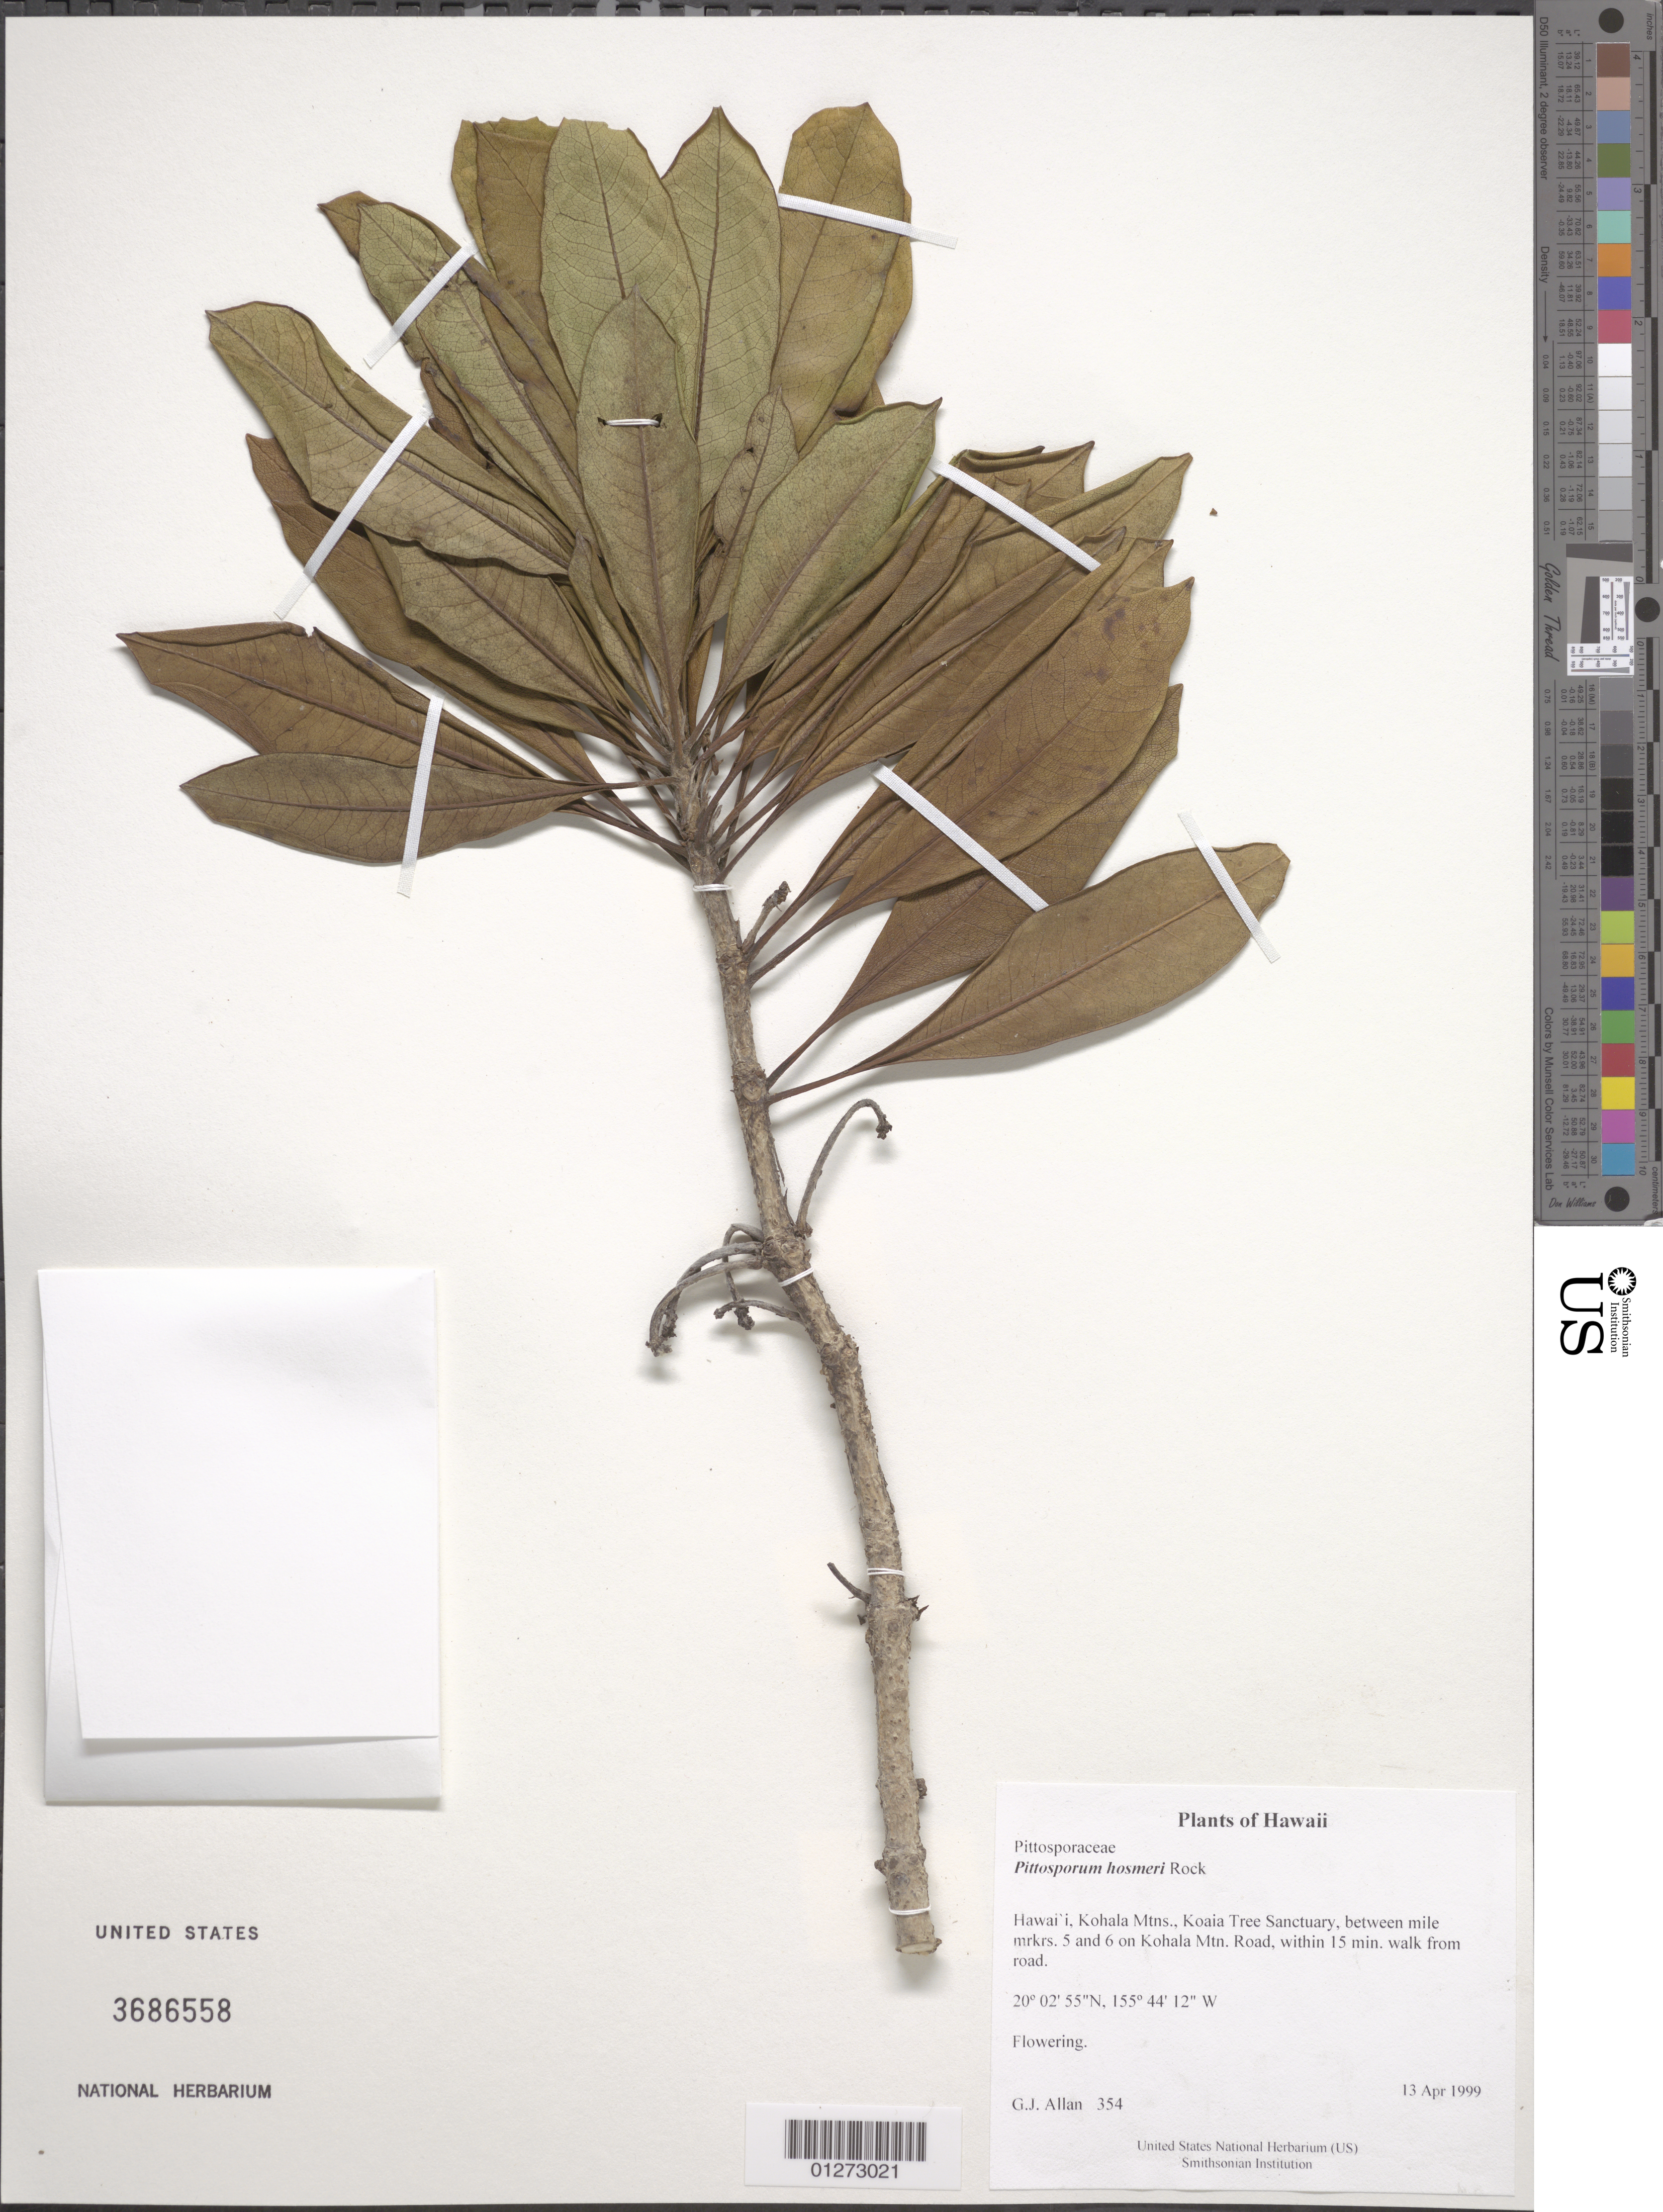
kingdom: Plantae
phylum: Tracheophyta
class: Magnoliopsida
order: Apiales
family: Pittosporaceae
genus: Pittosporum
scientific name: Pittosporum hosmeri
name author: Rock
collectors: G. Allan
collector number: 354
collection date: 1999-04-13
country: United States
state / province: Hawaii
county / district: Hawaii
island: Hawaii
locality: Kohala Mtns., Koaia Tree Sanctuary, between mile mrkrs 5 and 6 on Kohala Mtn. Road, within 15 min. walk from road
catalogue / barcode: US 3686558